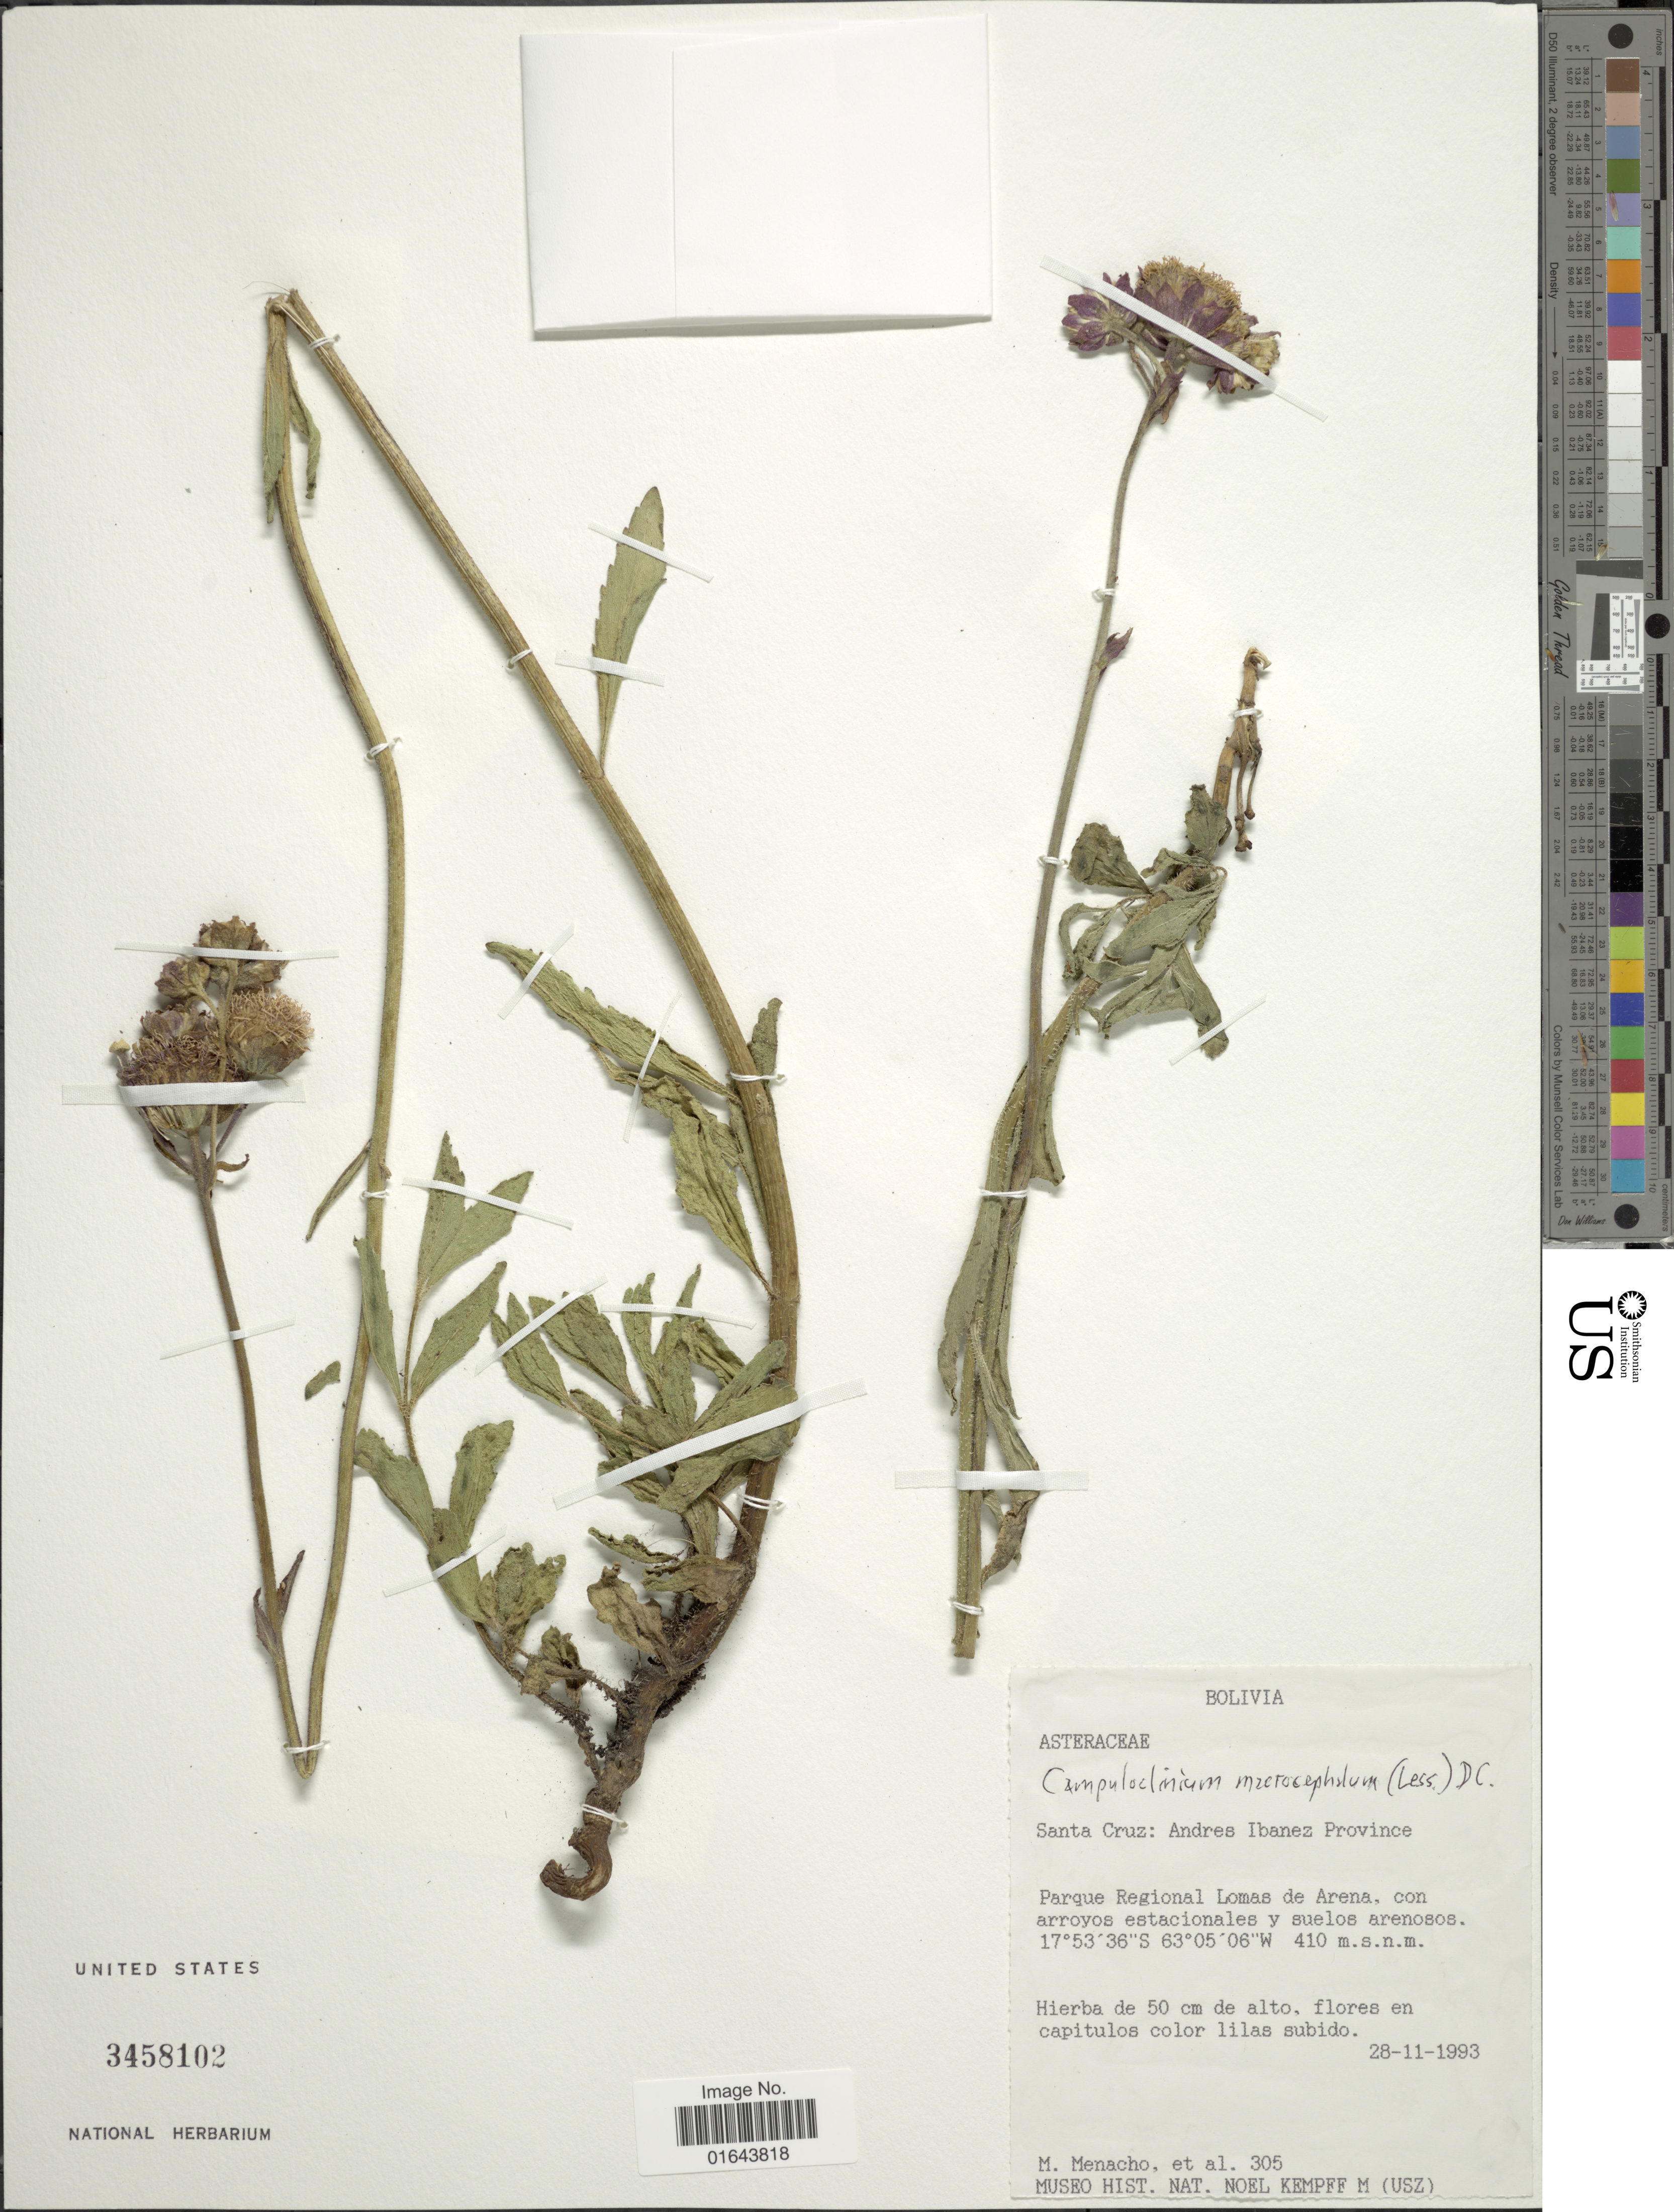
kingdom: Plantae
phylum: Tracheophyta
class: Magnoliopsida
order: Asterales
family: Asteraceae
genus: Campuloclinium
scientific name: Campuloclinium macrocephalum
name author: (Less.) DC.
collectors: M. Menacho & et al.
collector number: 305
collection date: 1993-11-28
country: Bolivia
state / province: Santa Cruz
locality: Santa Cruz: Andres Ibanez Province. Parque Regional Lomas de Arena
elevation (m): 410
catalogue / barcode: US 3458102